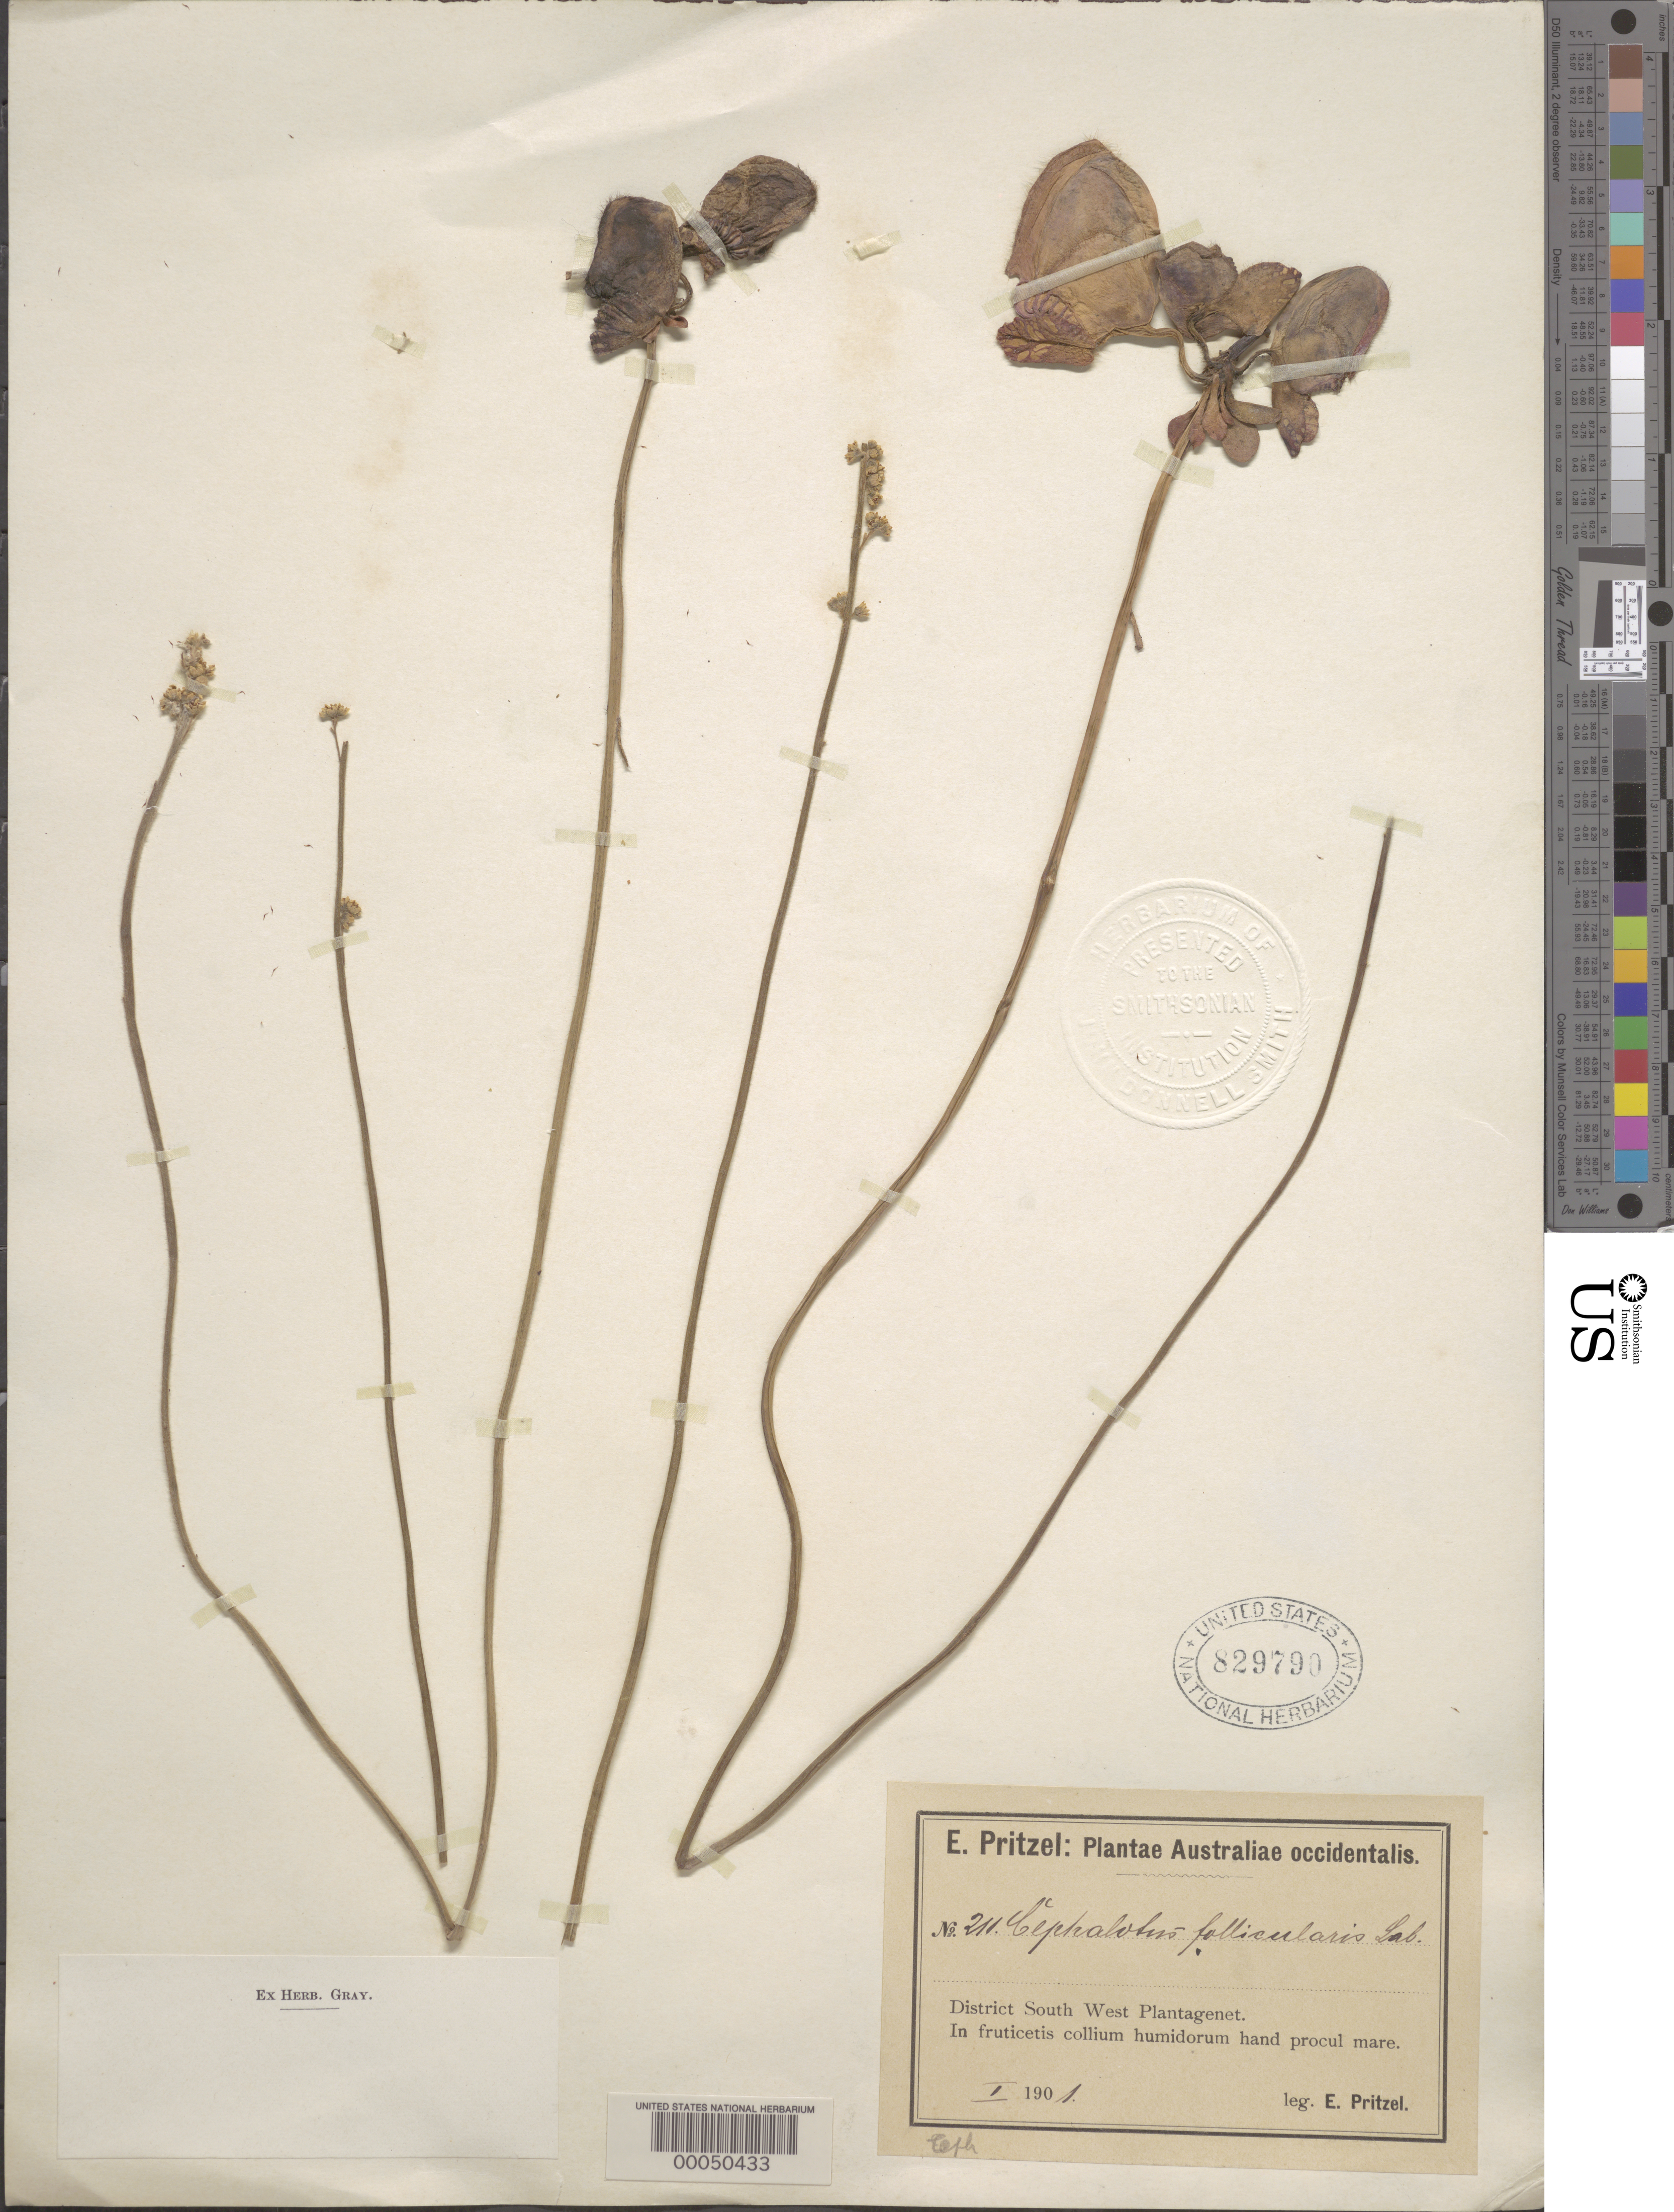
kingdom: Plantae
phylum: Tracheophyta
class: Magnoliopsida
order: Oxalidales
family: Cephalotaceae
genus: Cephalotus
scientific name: Cephalotus follicularis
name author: Labill.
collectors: E. G. Pritzel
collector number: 211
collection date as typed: Jan 1901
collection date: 1901-01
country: Australia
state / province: Tasmania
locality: South west plantagenet district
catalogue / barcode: US 829790